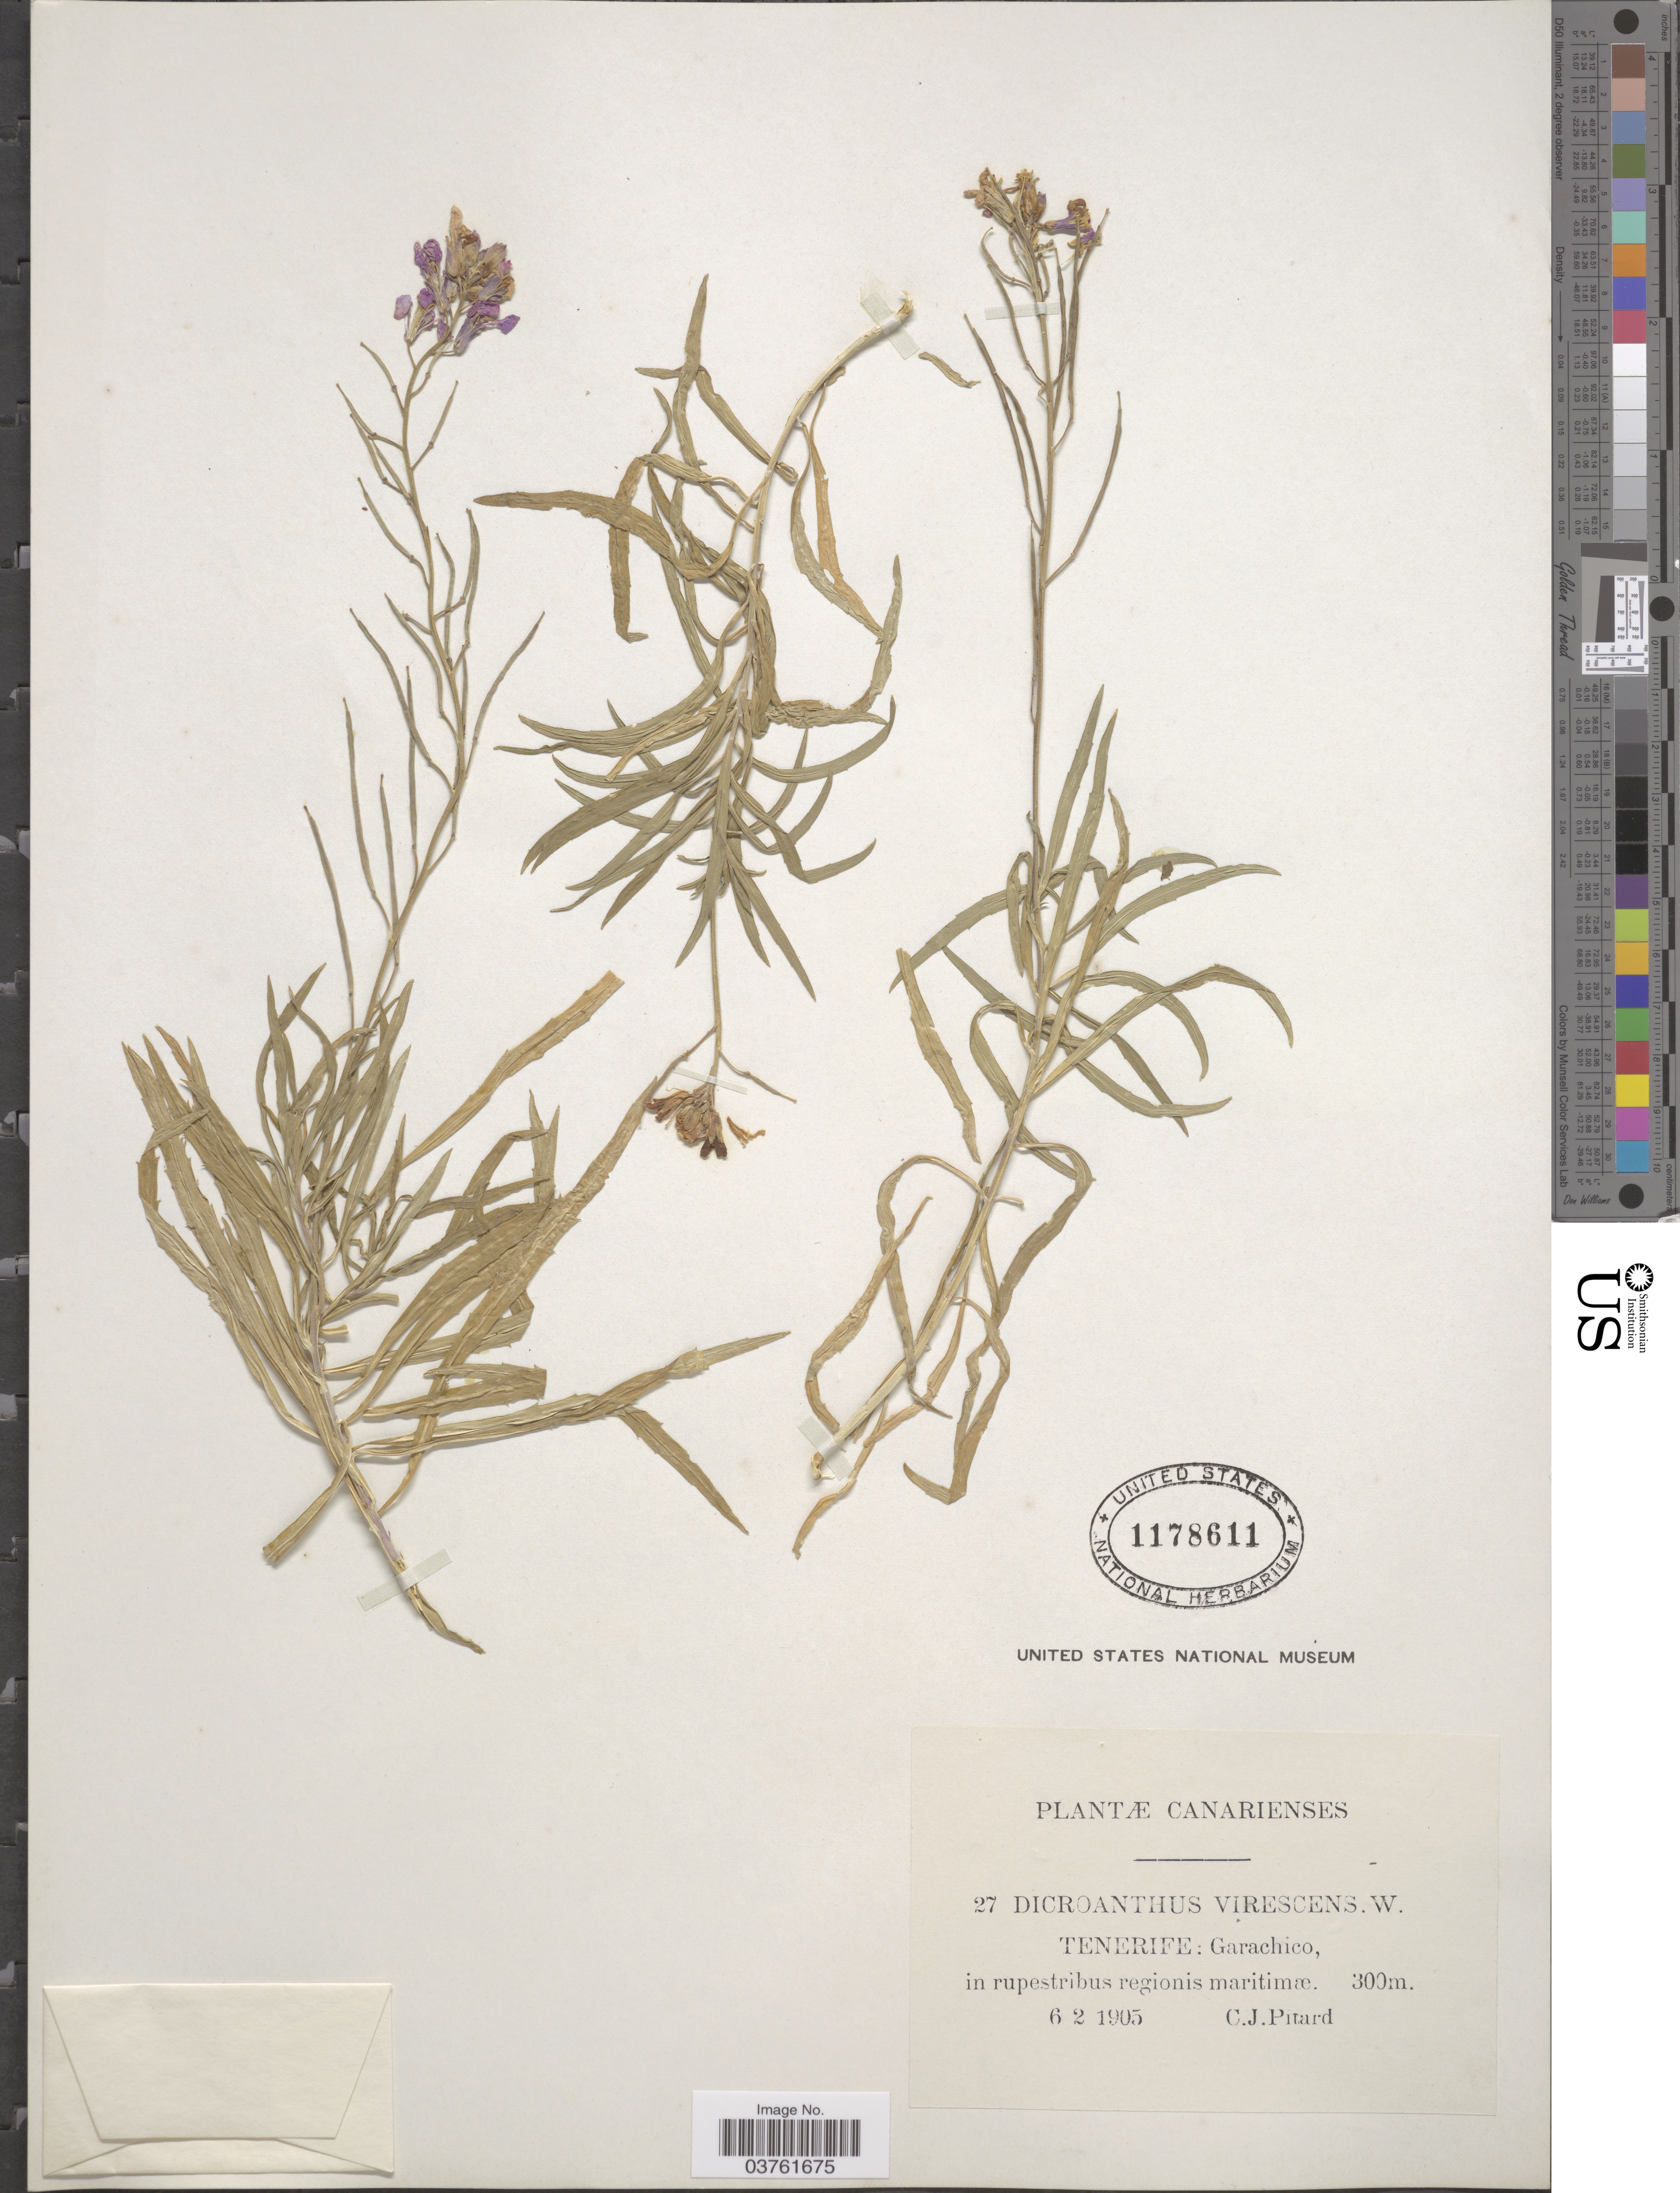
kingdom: Plantae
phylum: Tracheophyta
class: Magnoliopsida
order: Brassicales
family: Brassicaceae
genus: Cheiranthus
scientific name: Cheiranthus virescens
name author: Webb. ex Christ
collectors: C. Pitard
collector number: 27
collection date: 1905-02-06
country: Spain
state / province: Canarias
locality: Tenerife: Garachico.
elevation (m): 300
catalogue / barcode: US 1178611